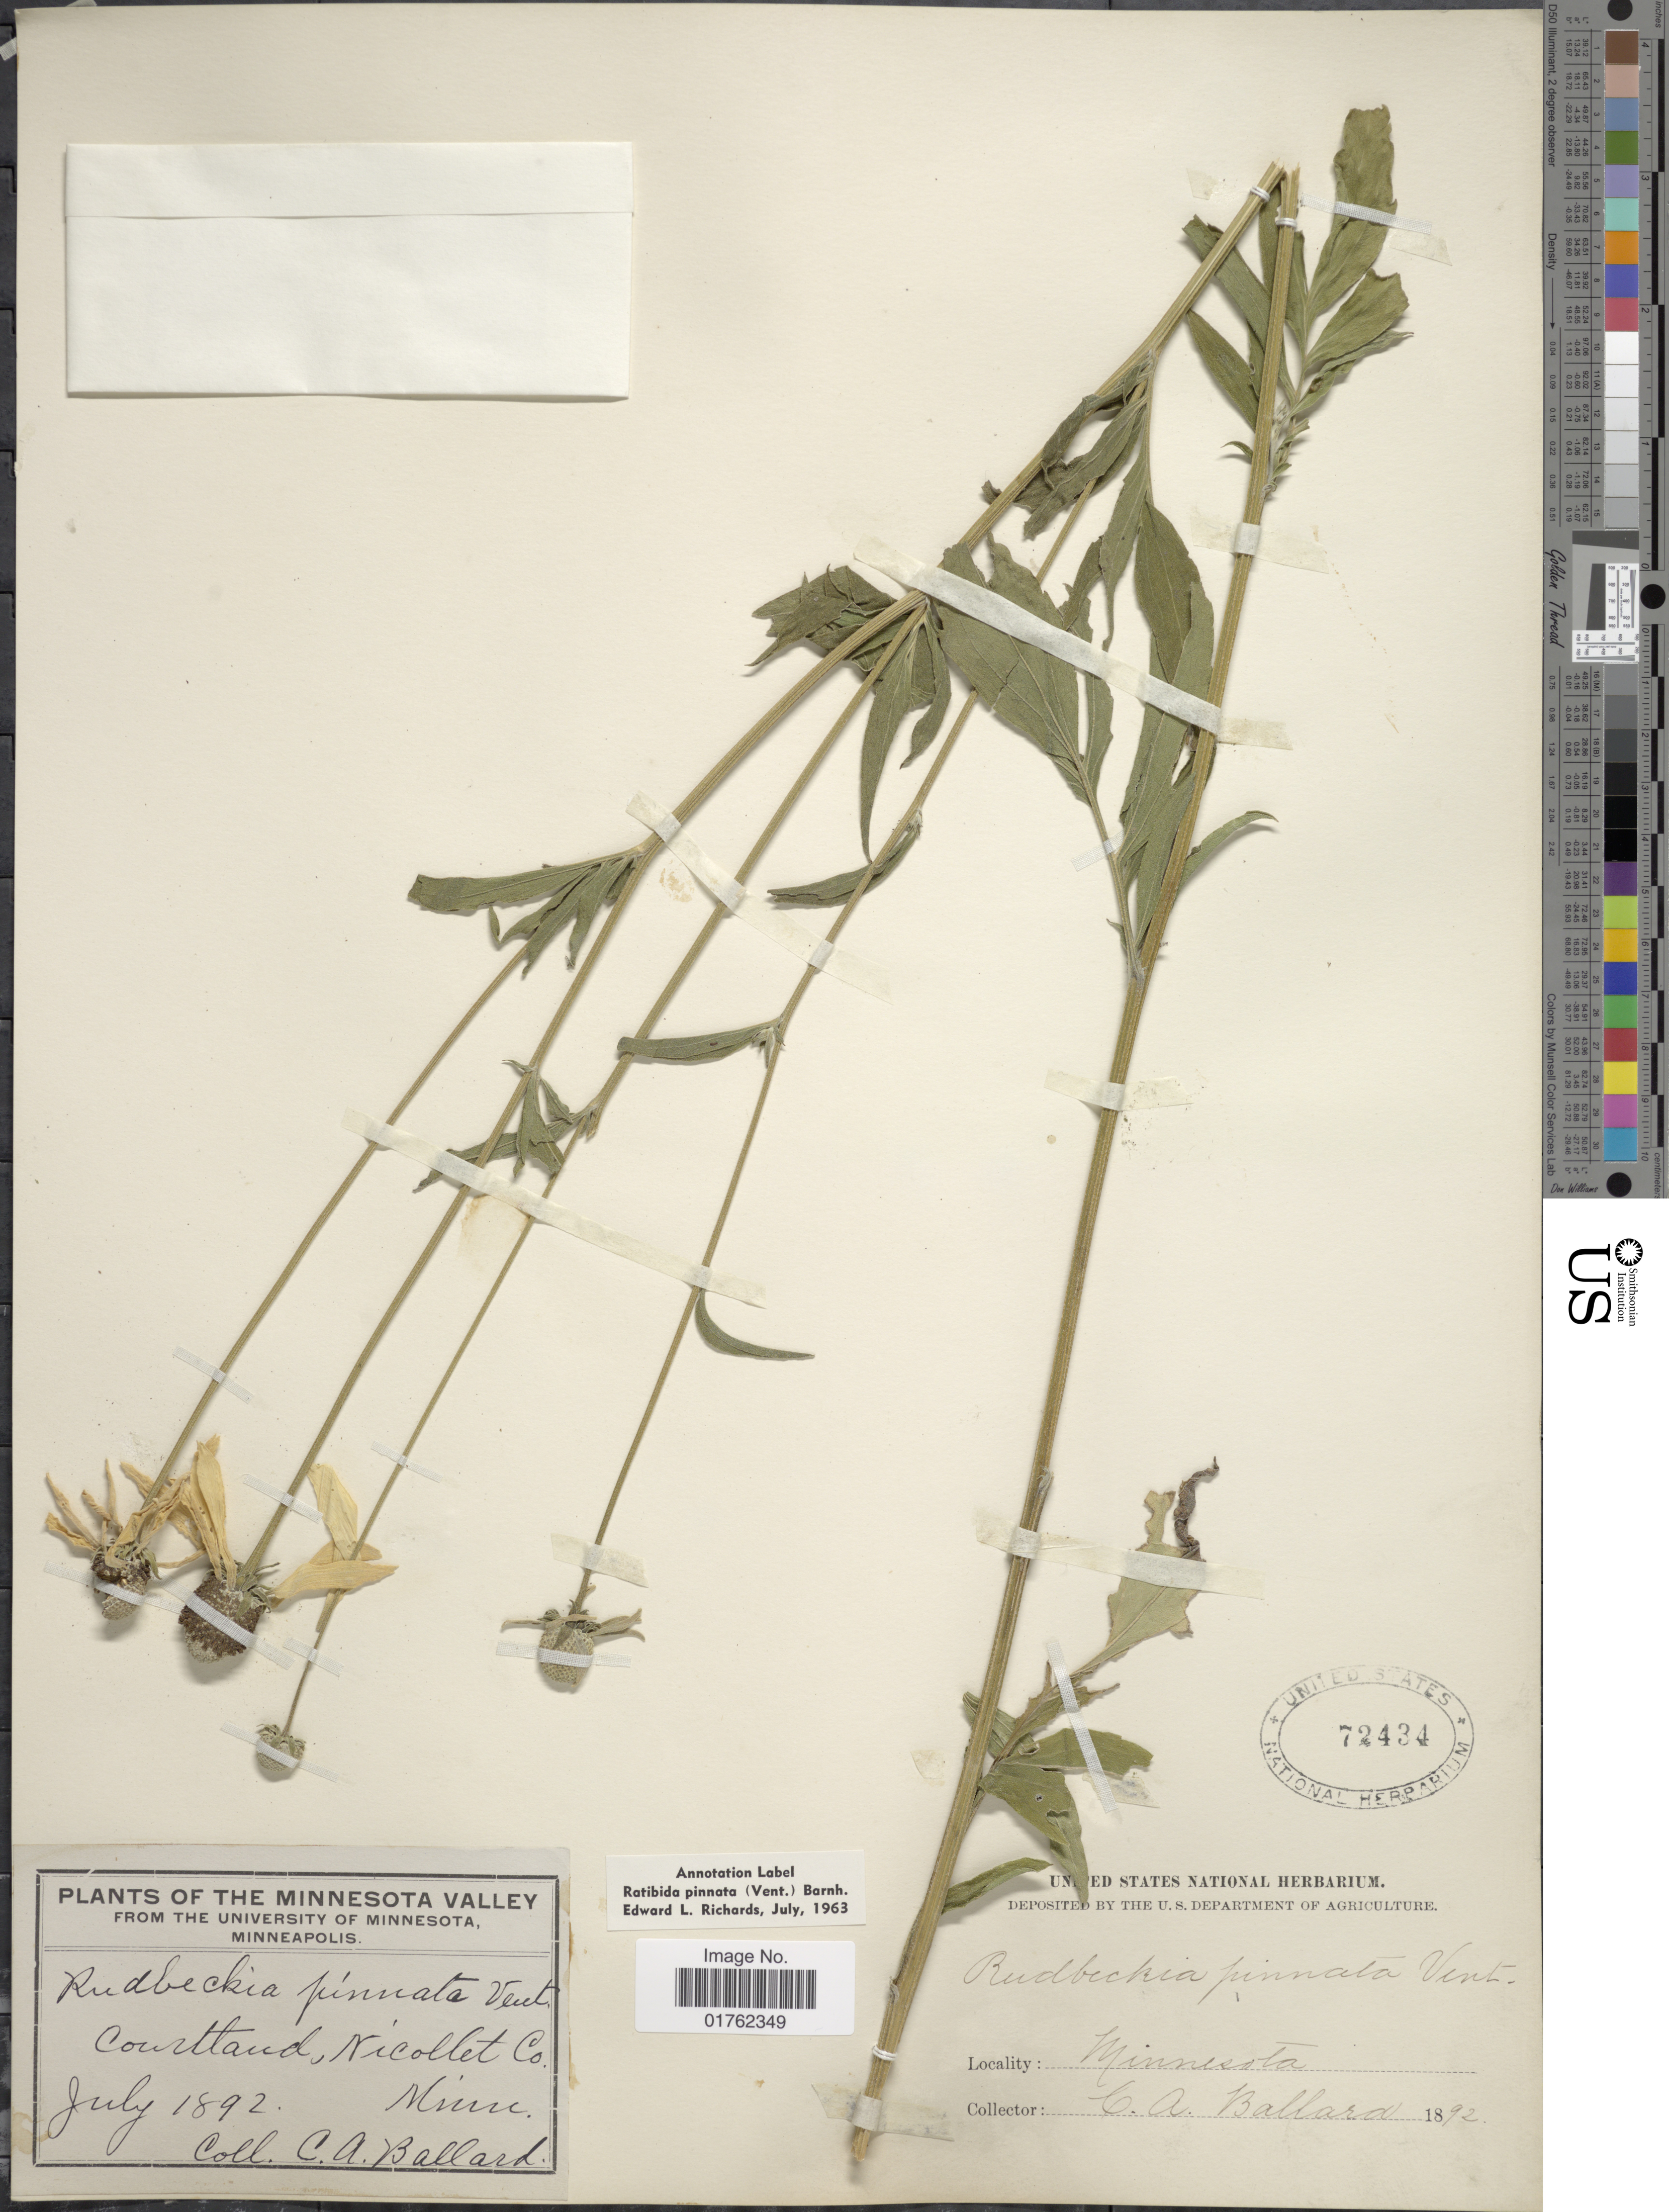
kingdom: Plantae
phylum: Tracheophyta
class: Magnoliopsida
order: Asterales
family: Asteraceae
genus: Ratibida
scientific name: Ratibida pinnata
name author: (Vent.) Barnhart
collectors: C. A. Ballard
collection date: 1892-07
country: United States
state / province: Minnesota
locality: The Minnesota Valley, Courtland, Nicolett Co., Minn.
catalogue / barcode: US 72434